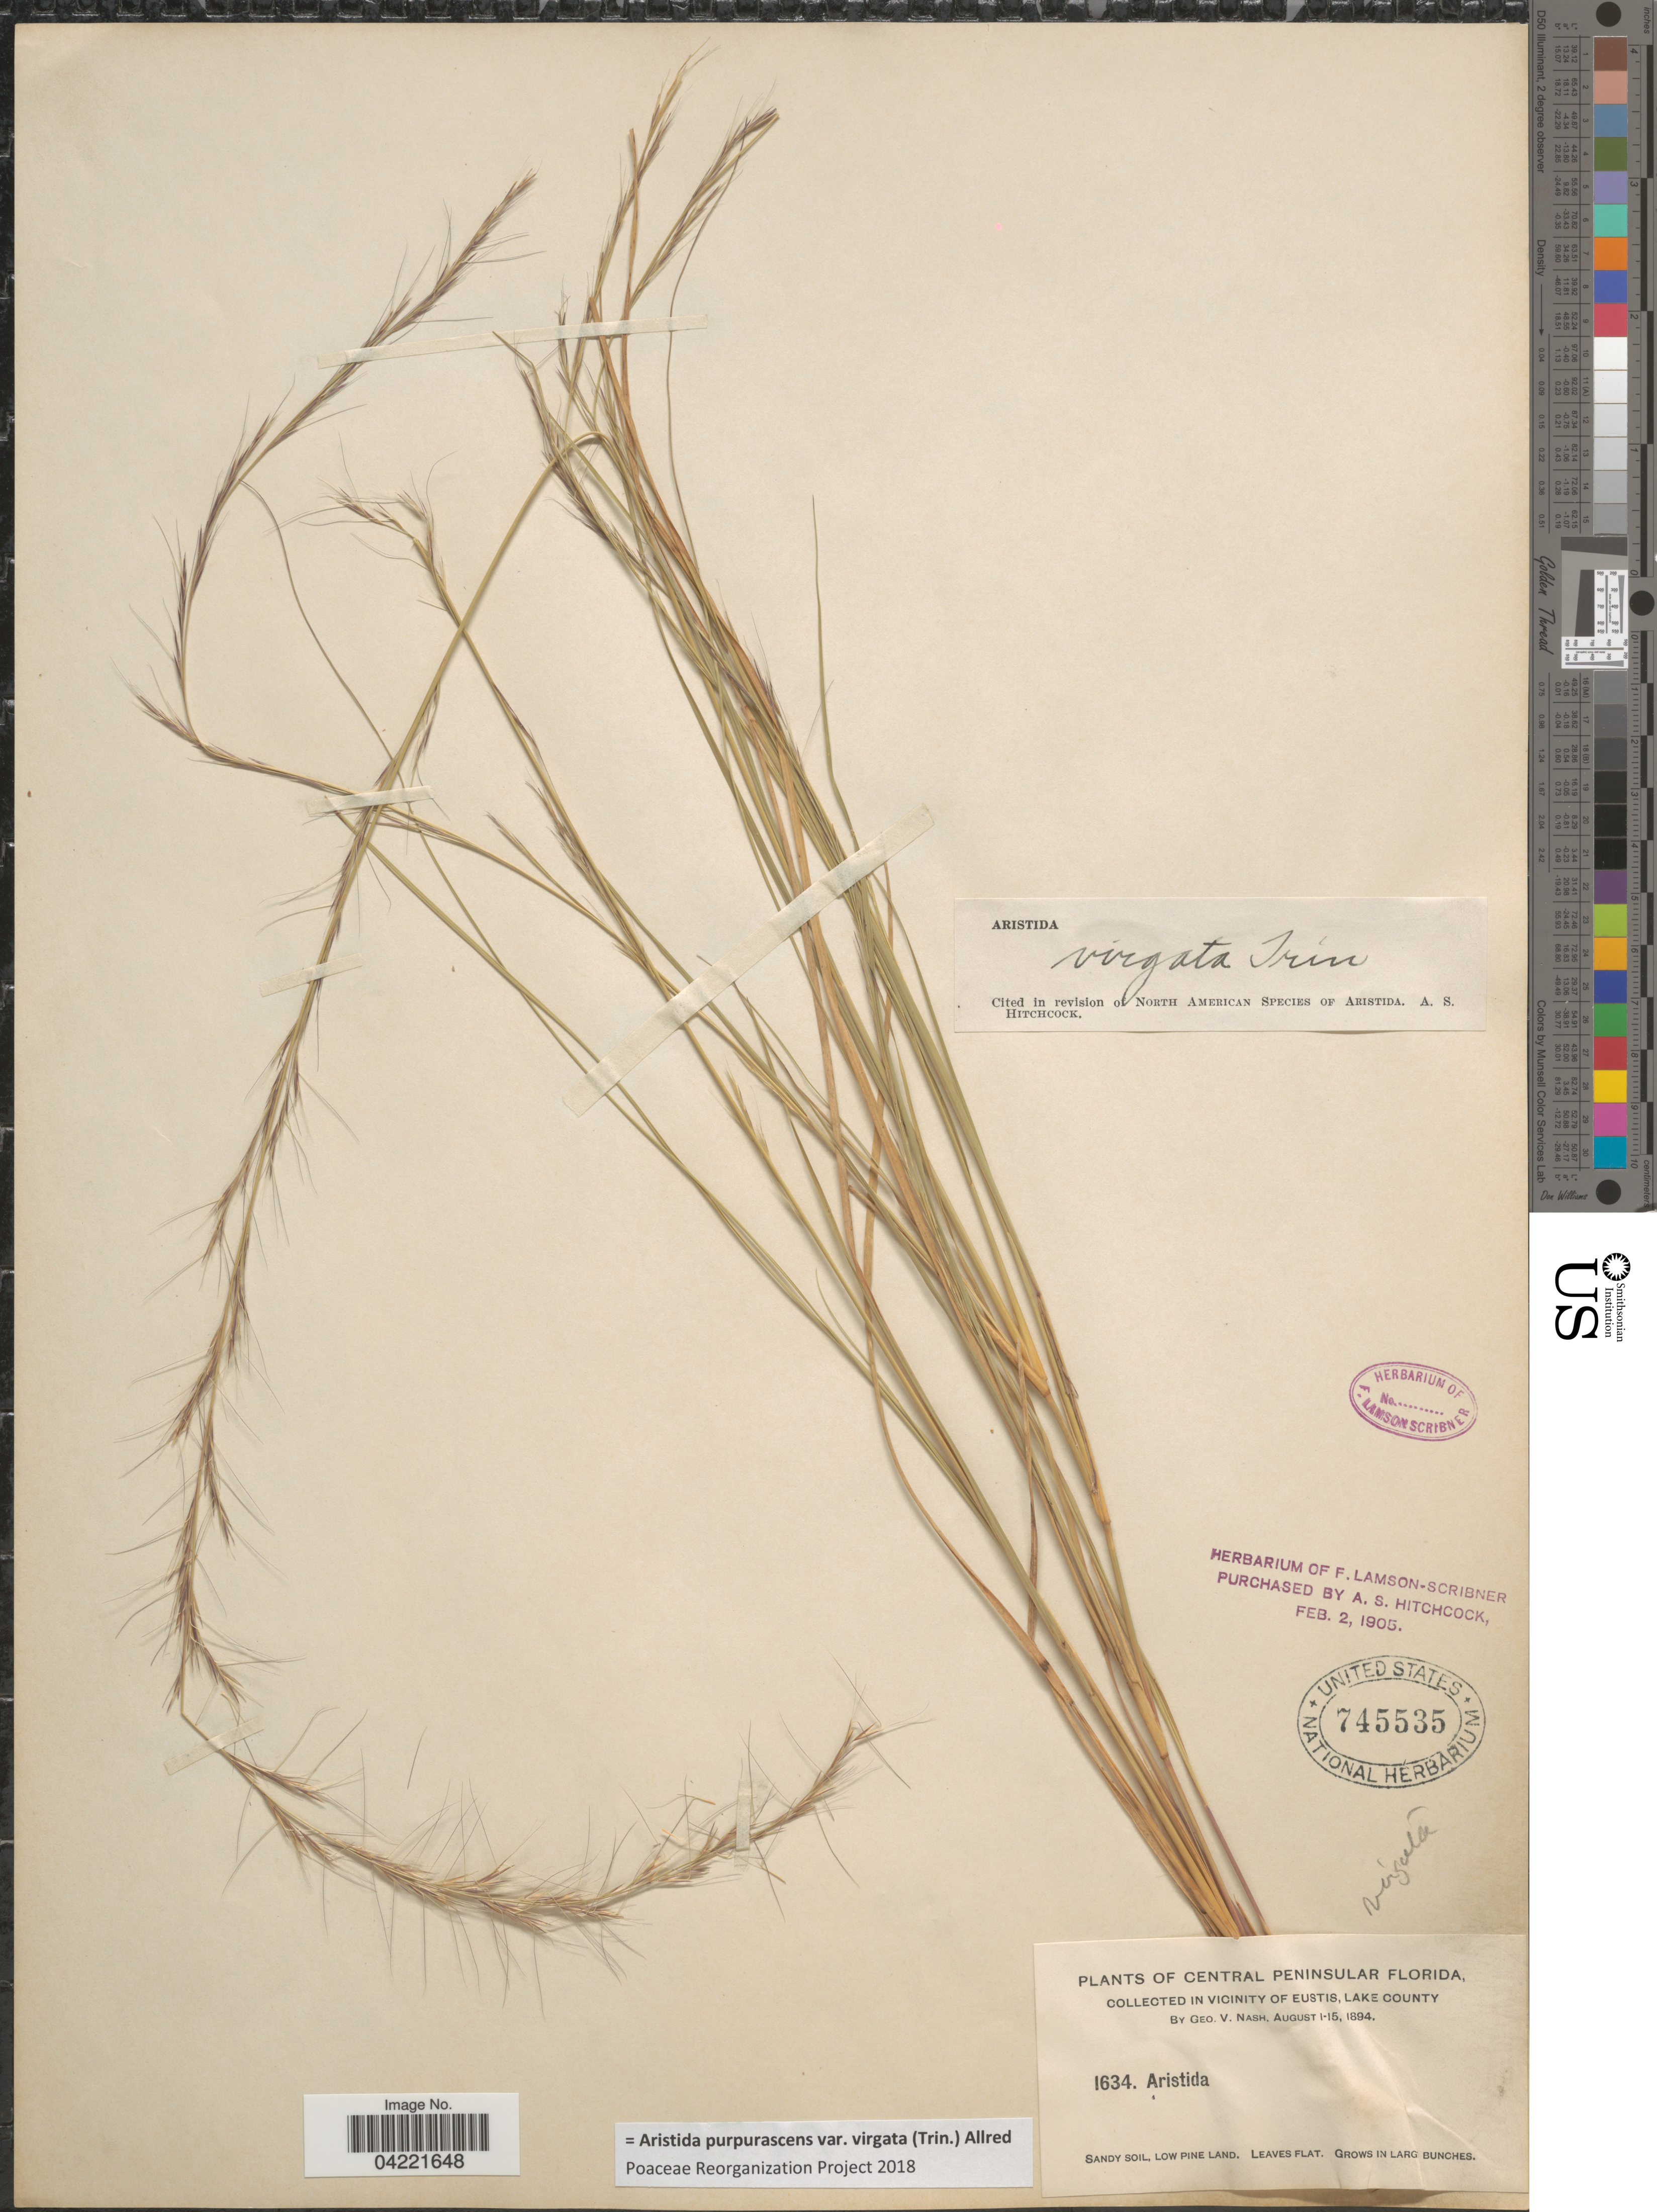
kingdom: Plantae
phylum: Tracheophyta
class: Liliopsida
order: Poales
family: Poaceae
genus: Aristida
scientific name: Aristida purpurascens var. virgata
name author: (Trin.) Allred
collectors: G. V. Nash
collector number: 1634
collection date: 1894-08-01/1894-08-15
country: United States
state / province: Florida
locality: Central Peninsular Florida. In vicinity of Eustis, Lake County.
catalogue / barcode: US 745535